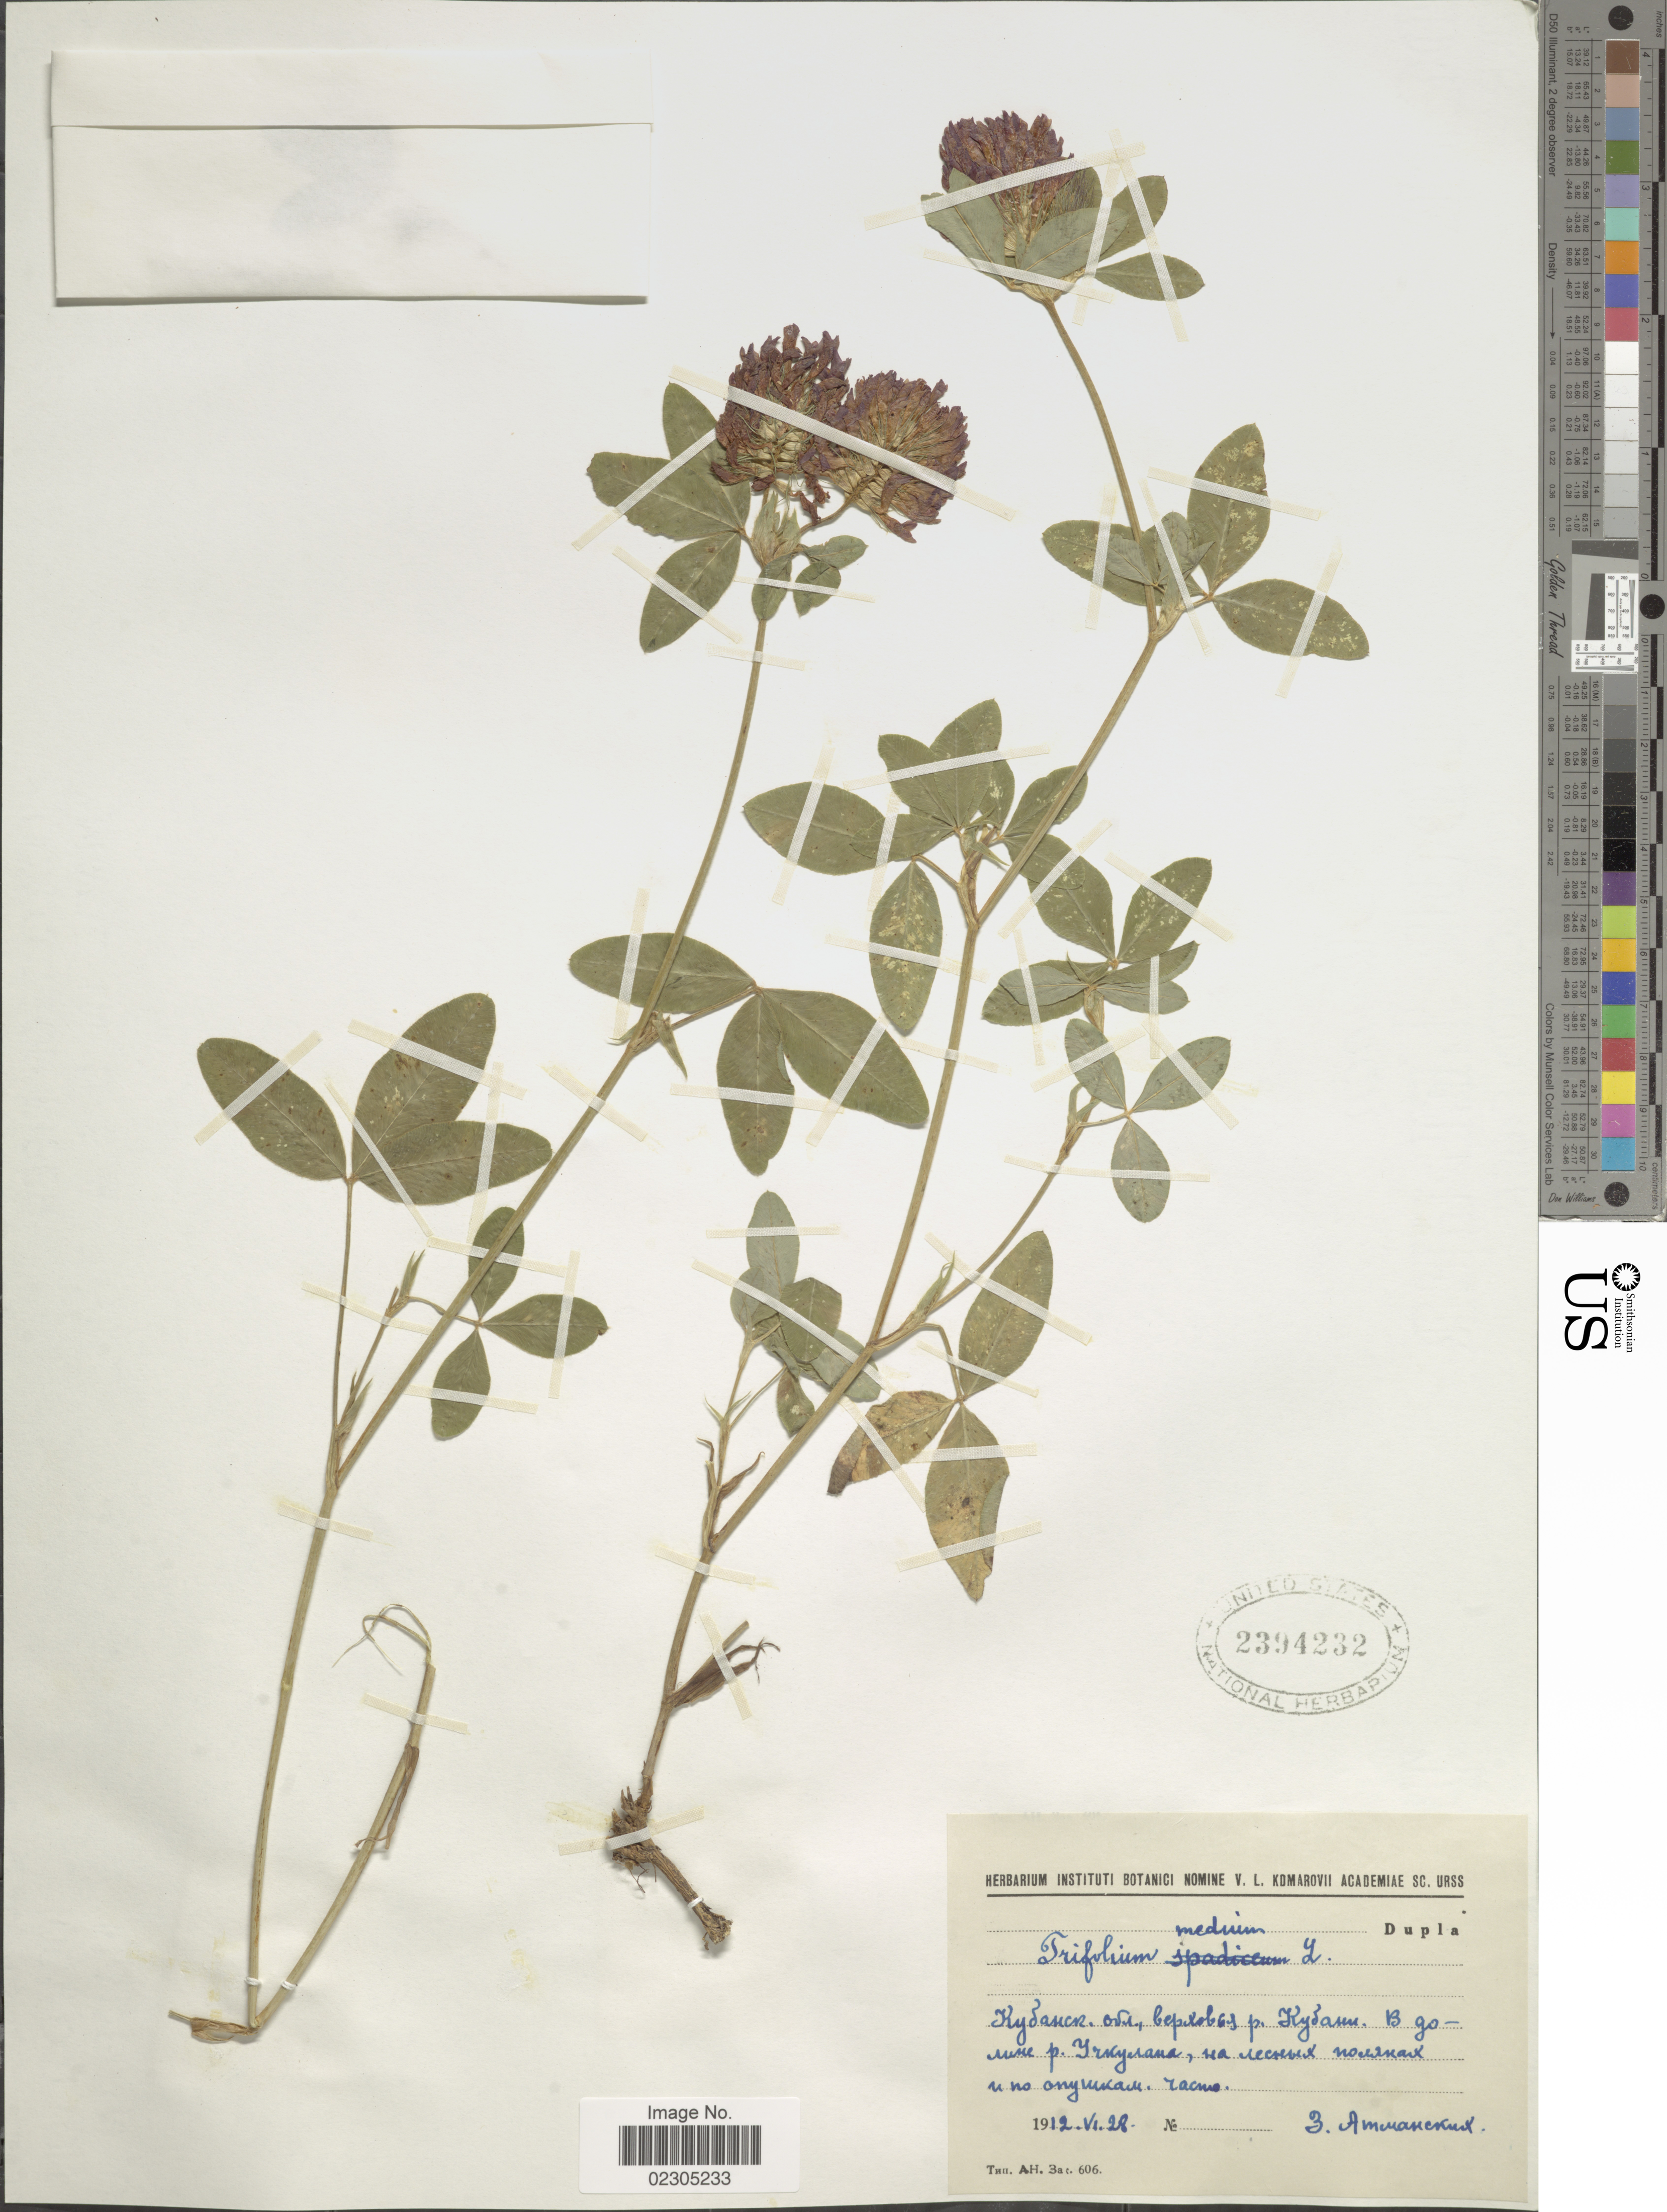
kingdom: Plantae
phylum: Tracheophyta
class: Magnoliopsida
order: Fabales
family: Fabaceae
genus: Trifolium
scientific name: Trifolium medium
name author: L.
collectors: Z. Atamanskikh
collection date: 1912-06-28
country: Russian Federation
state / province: Krasnodar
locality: Kuban River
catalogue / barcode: US 2394232